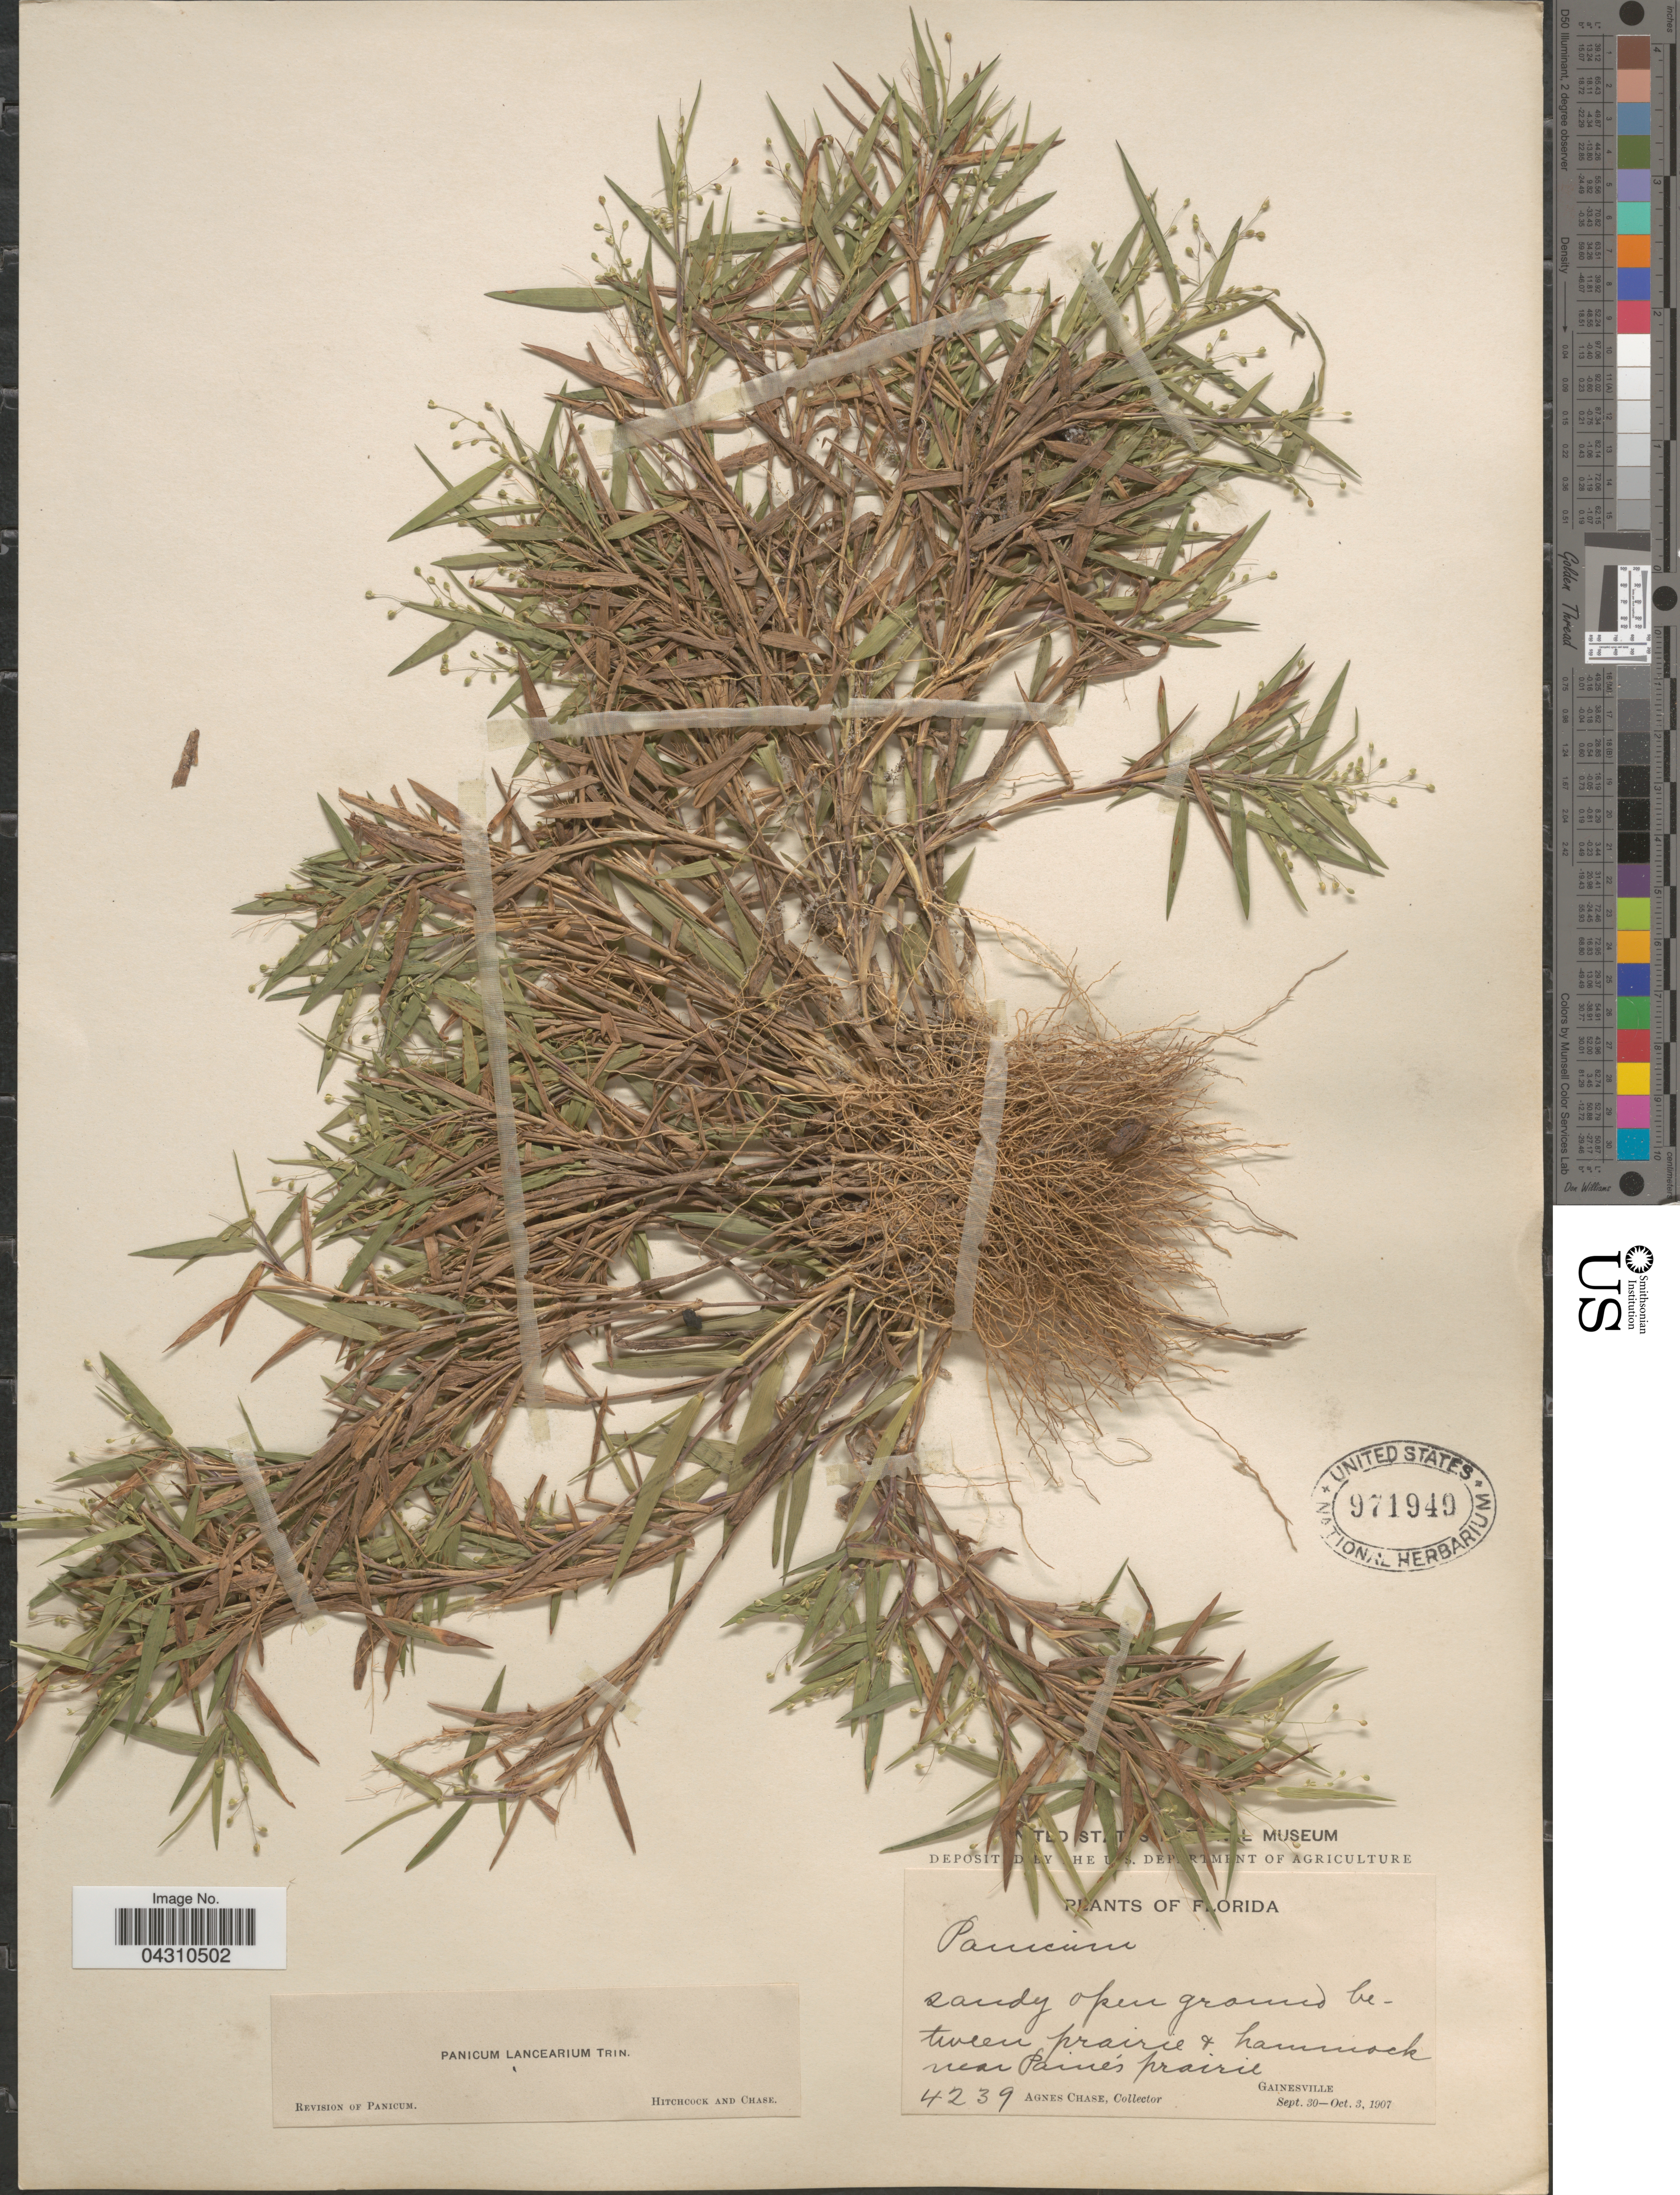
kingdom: Plantae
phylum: Tracheophyta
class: Liliopsida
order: Poales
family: Poaceae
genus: Dichanthelium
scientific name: Dichanthelium portoricense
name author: (Desv. ex Ham.) B.F. Hansen & Wunderlin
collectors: A. Chase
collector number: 4239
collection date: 1907-09-30/1907-10-03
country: United States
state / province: Florida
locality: Sandy open ground between prairie & hammock near Paine's prairie. Gainesville.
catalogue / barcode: US 971949